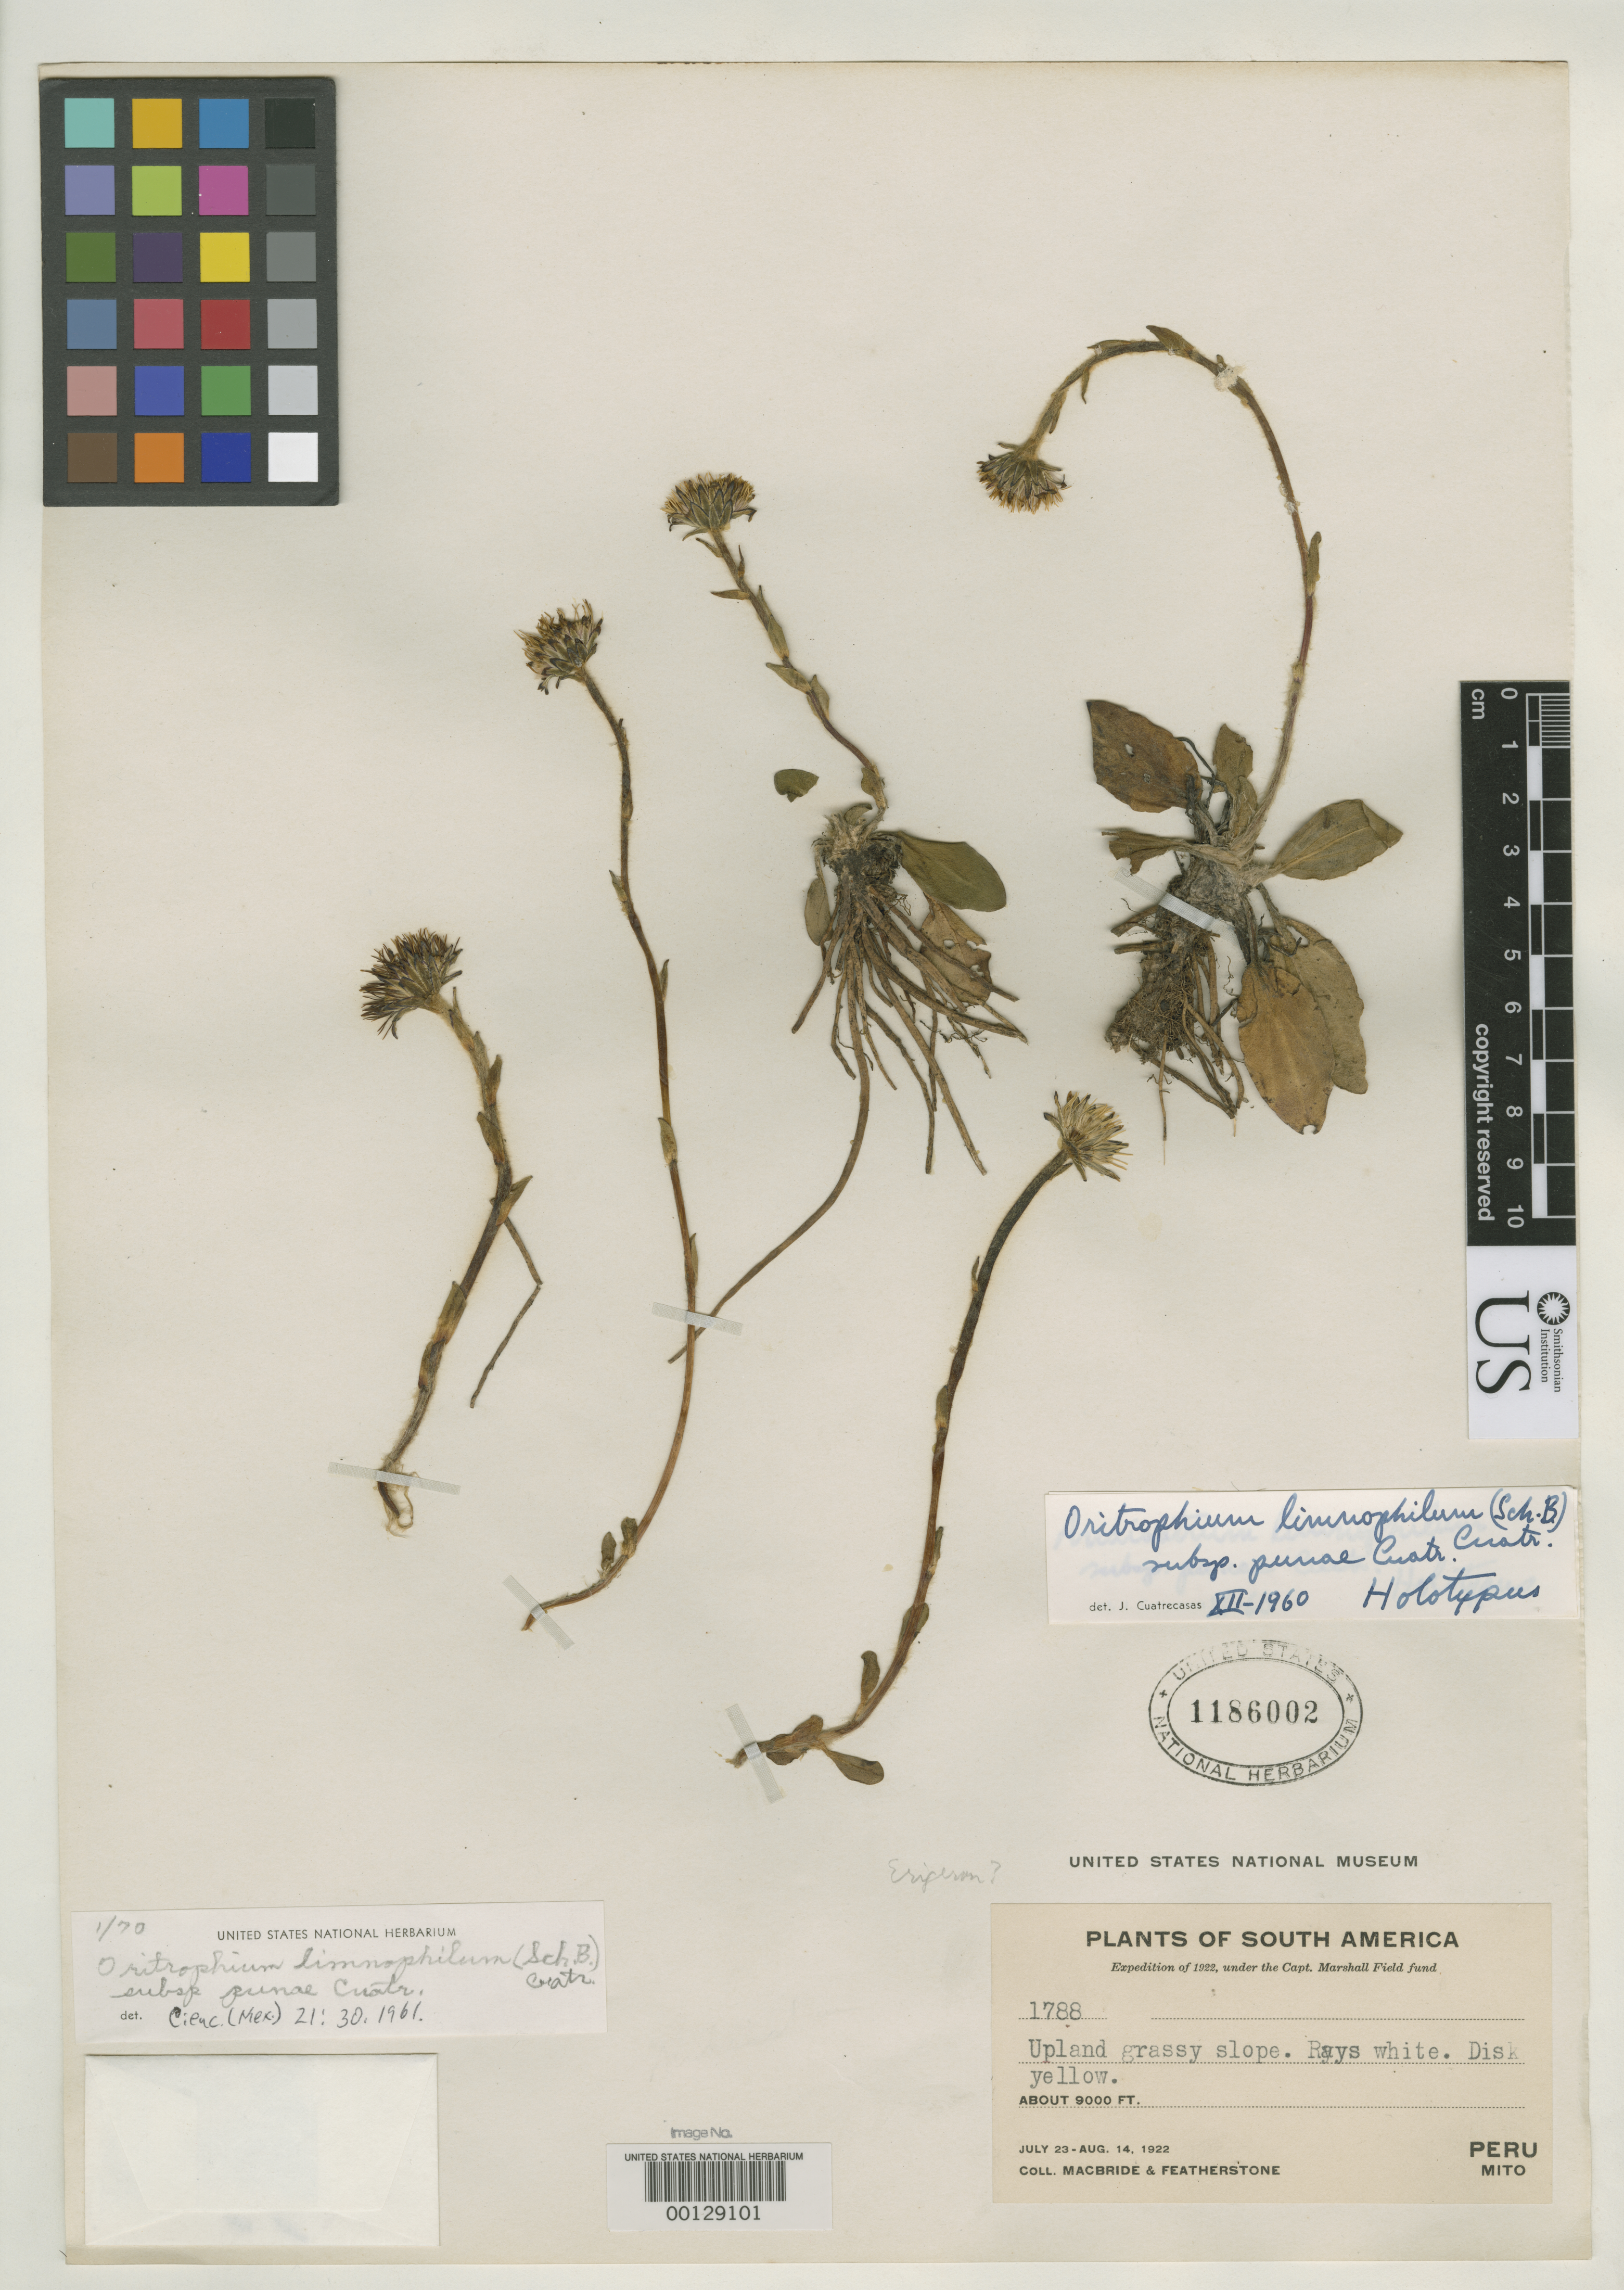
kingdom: Plantae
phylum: Tracheophyta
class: Magnoliopsida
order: Asterales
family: Asteraceae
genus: Oritrophium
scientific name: Oritrophium limnophilum subsp. punae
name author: Cuatrec.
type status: Holotype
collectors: J. F. Macbride & W. Featherstone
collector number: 1788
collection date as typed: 14 Aug 1922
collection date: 1922-08-14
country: Peru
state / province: Huánuco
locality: Mito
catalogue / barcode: US 1186002